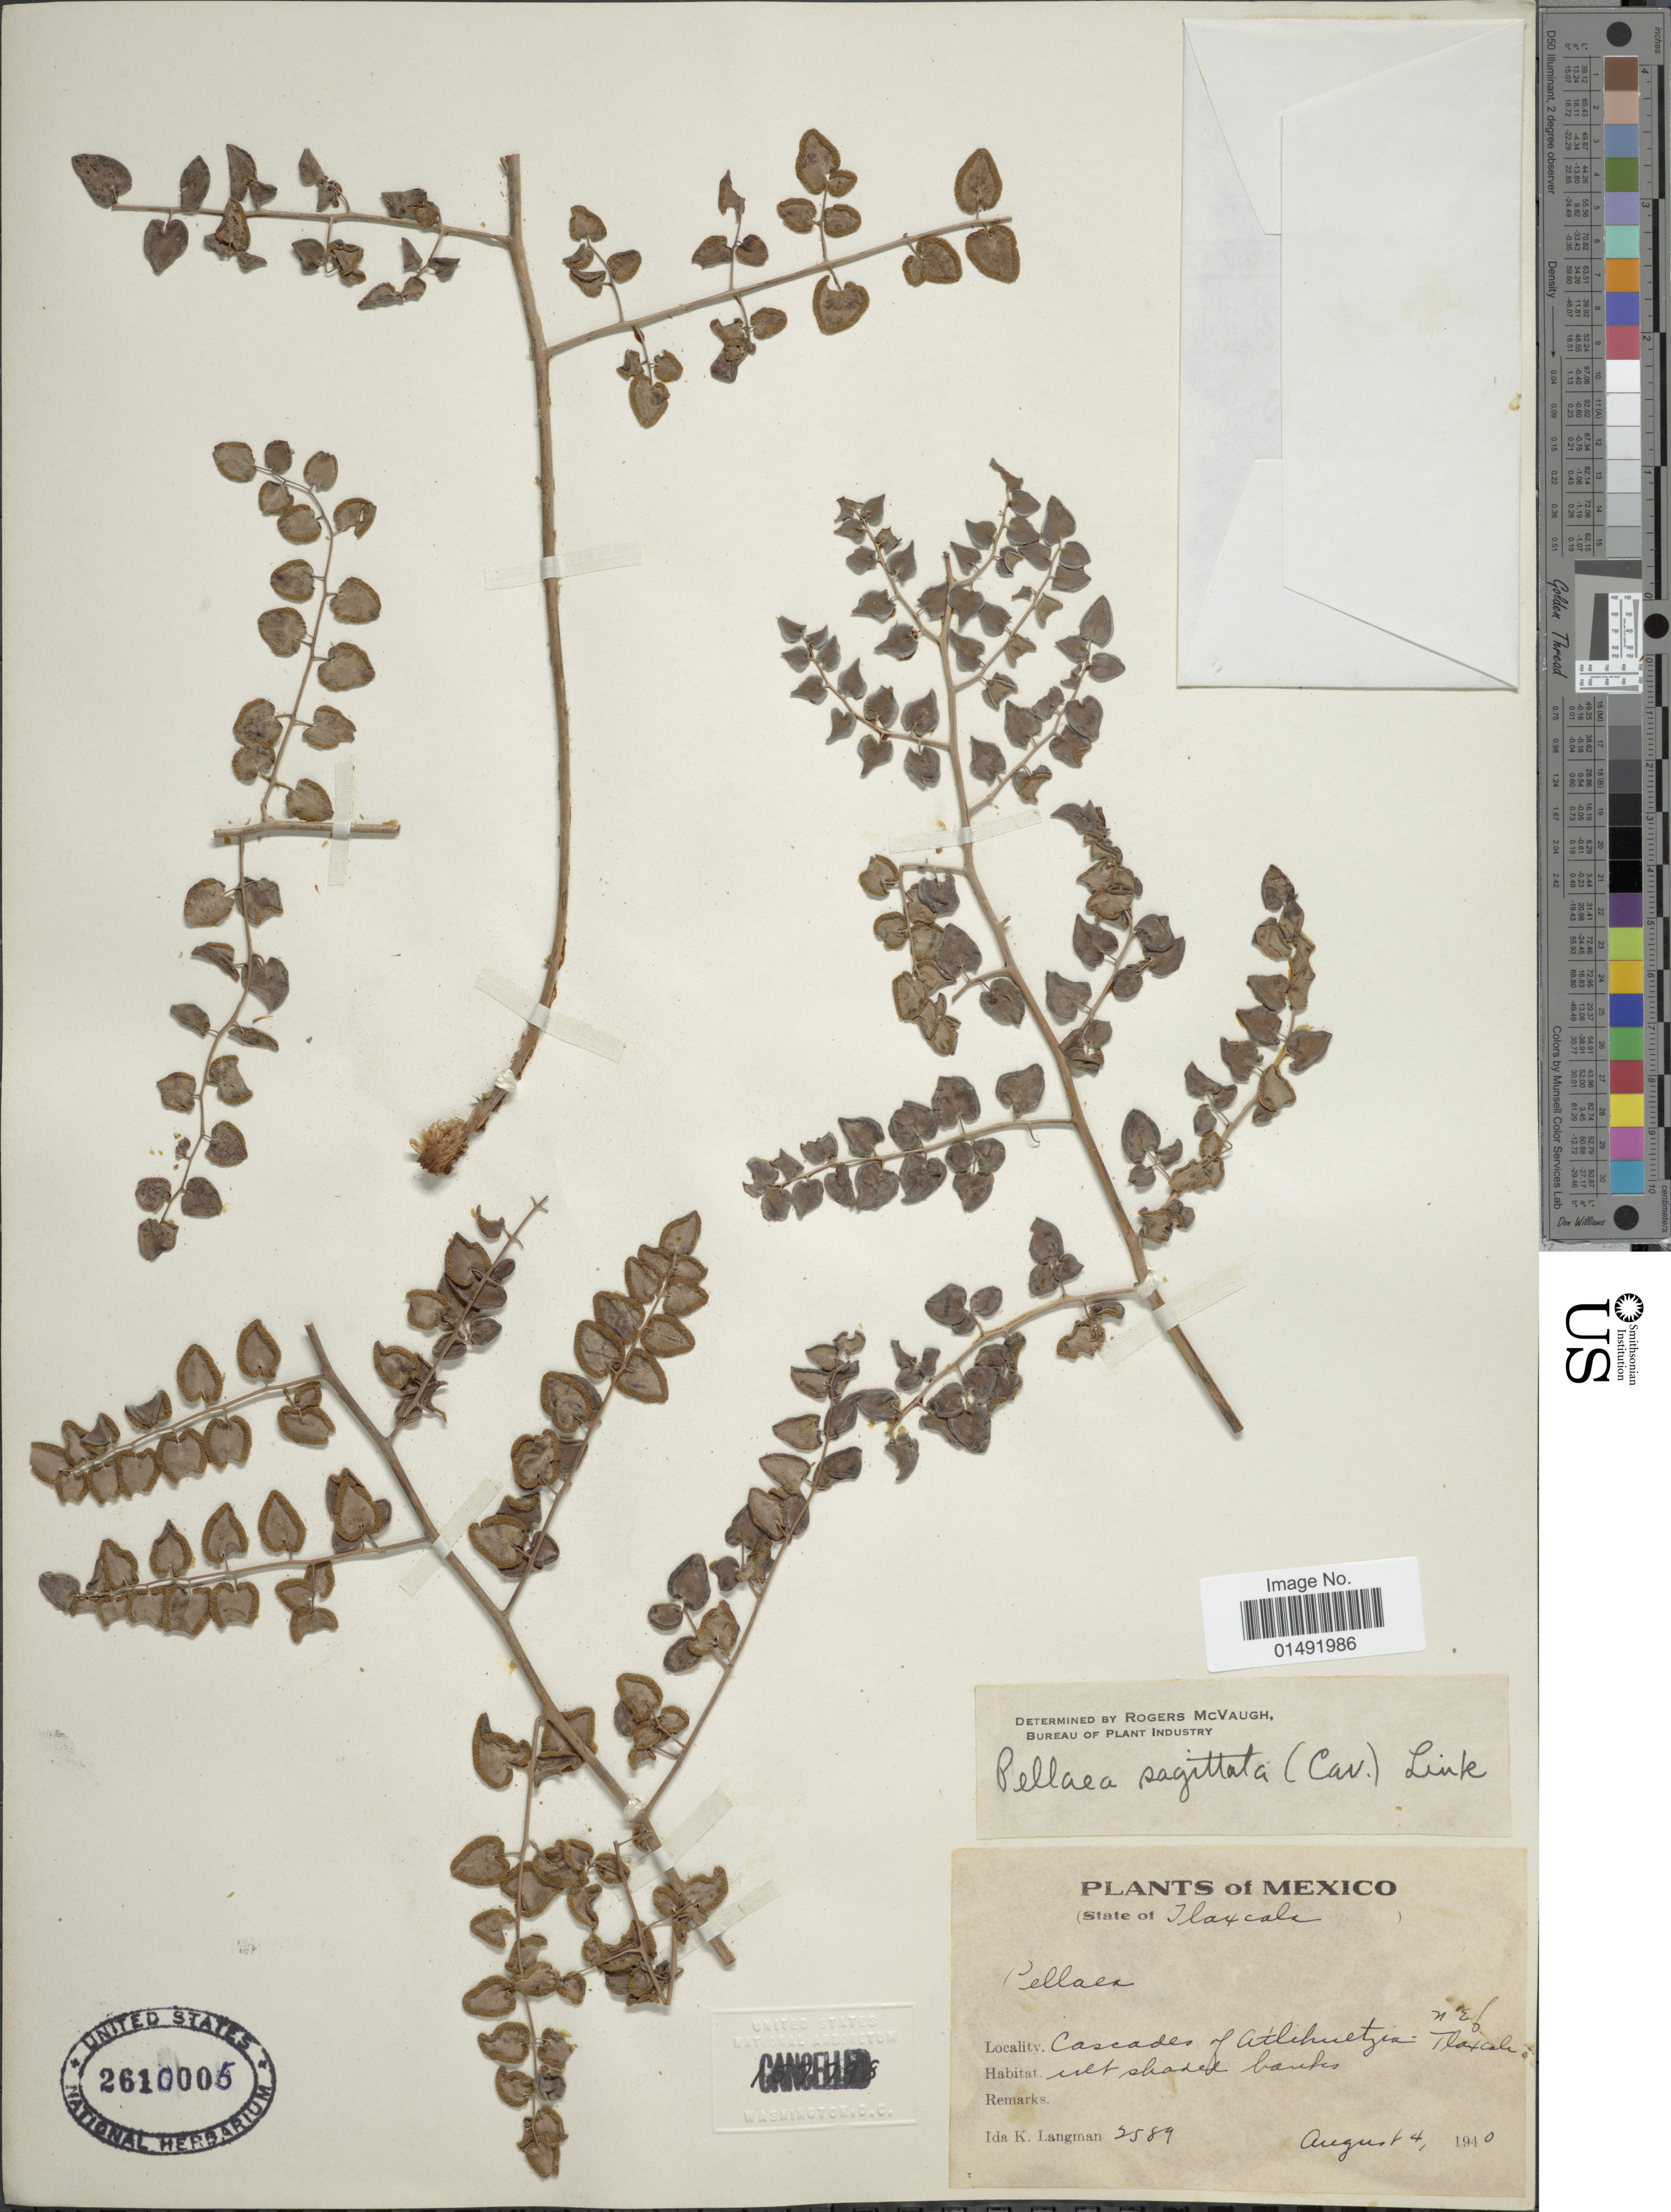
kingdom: Plantae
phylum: Tracheophyta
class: Polypodiopsida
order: Polypodiales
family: Pteridaceae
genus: Pellaea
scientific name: Pellaea sagittata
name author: (Cav.) Link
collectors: I. K. Langman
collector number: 2589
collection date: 1940-08-04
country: Mexico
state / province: Tlaxcala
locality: Cascades of Atlihuetzen: N. E. of Tlaxcala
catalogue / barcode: US 2610005